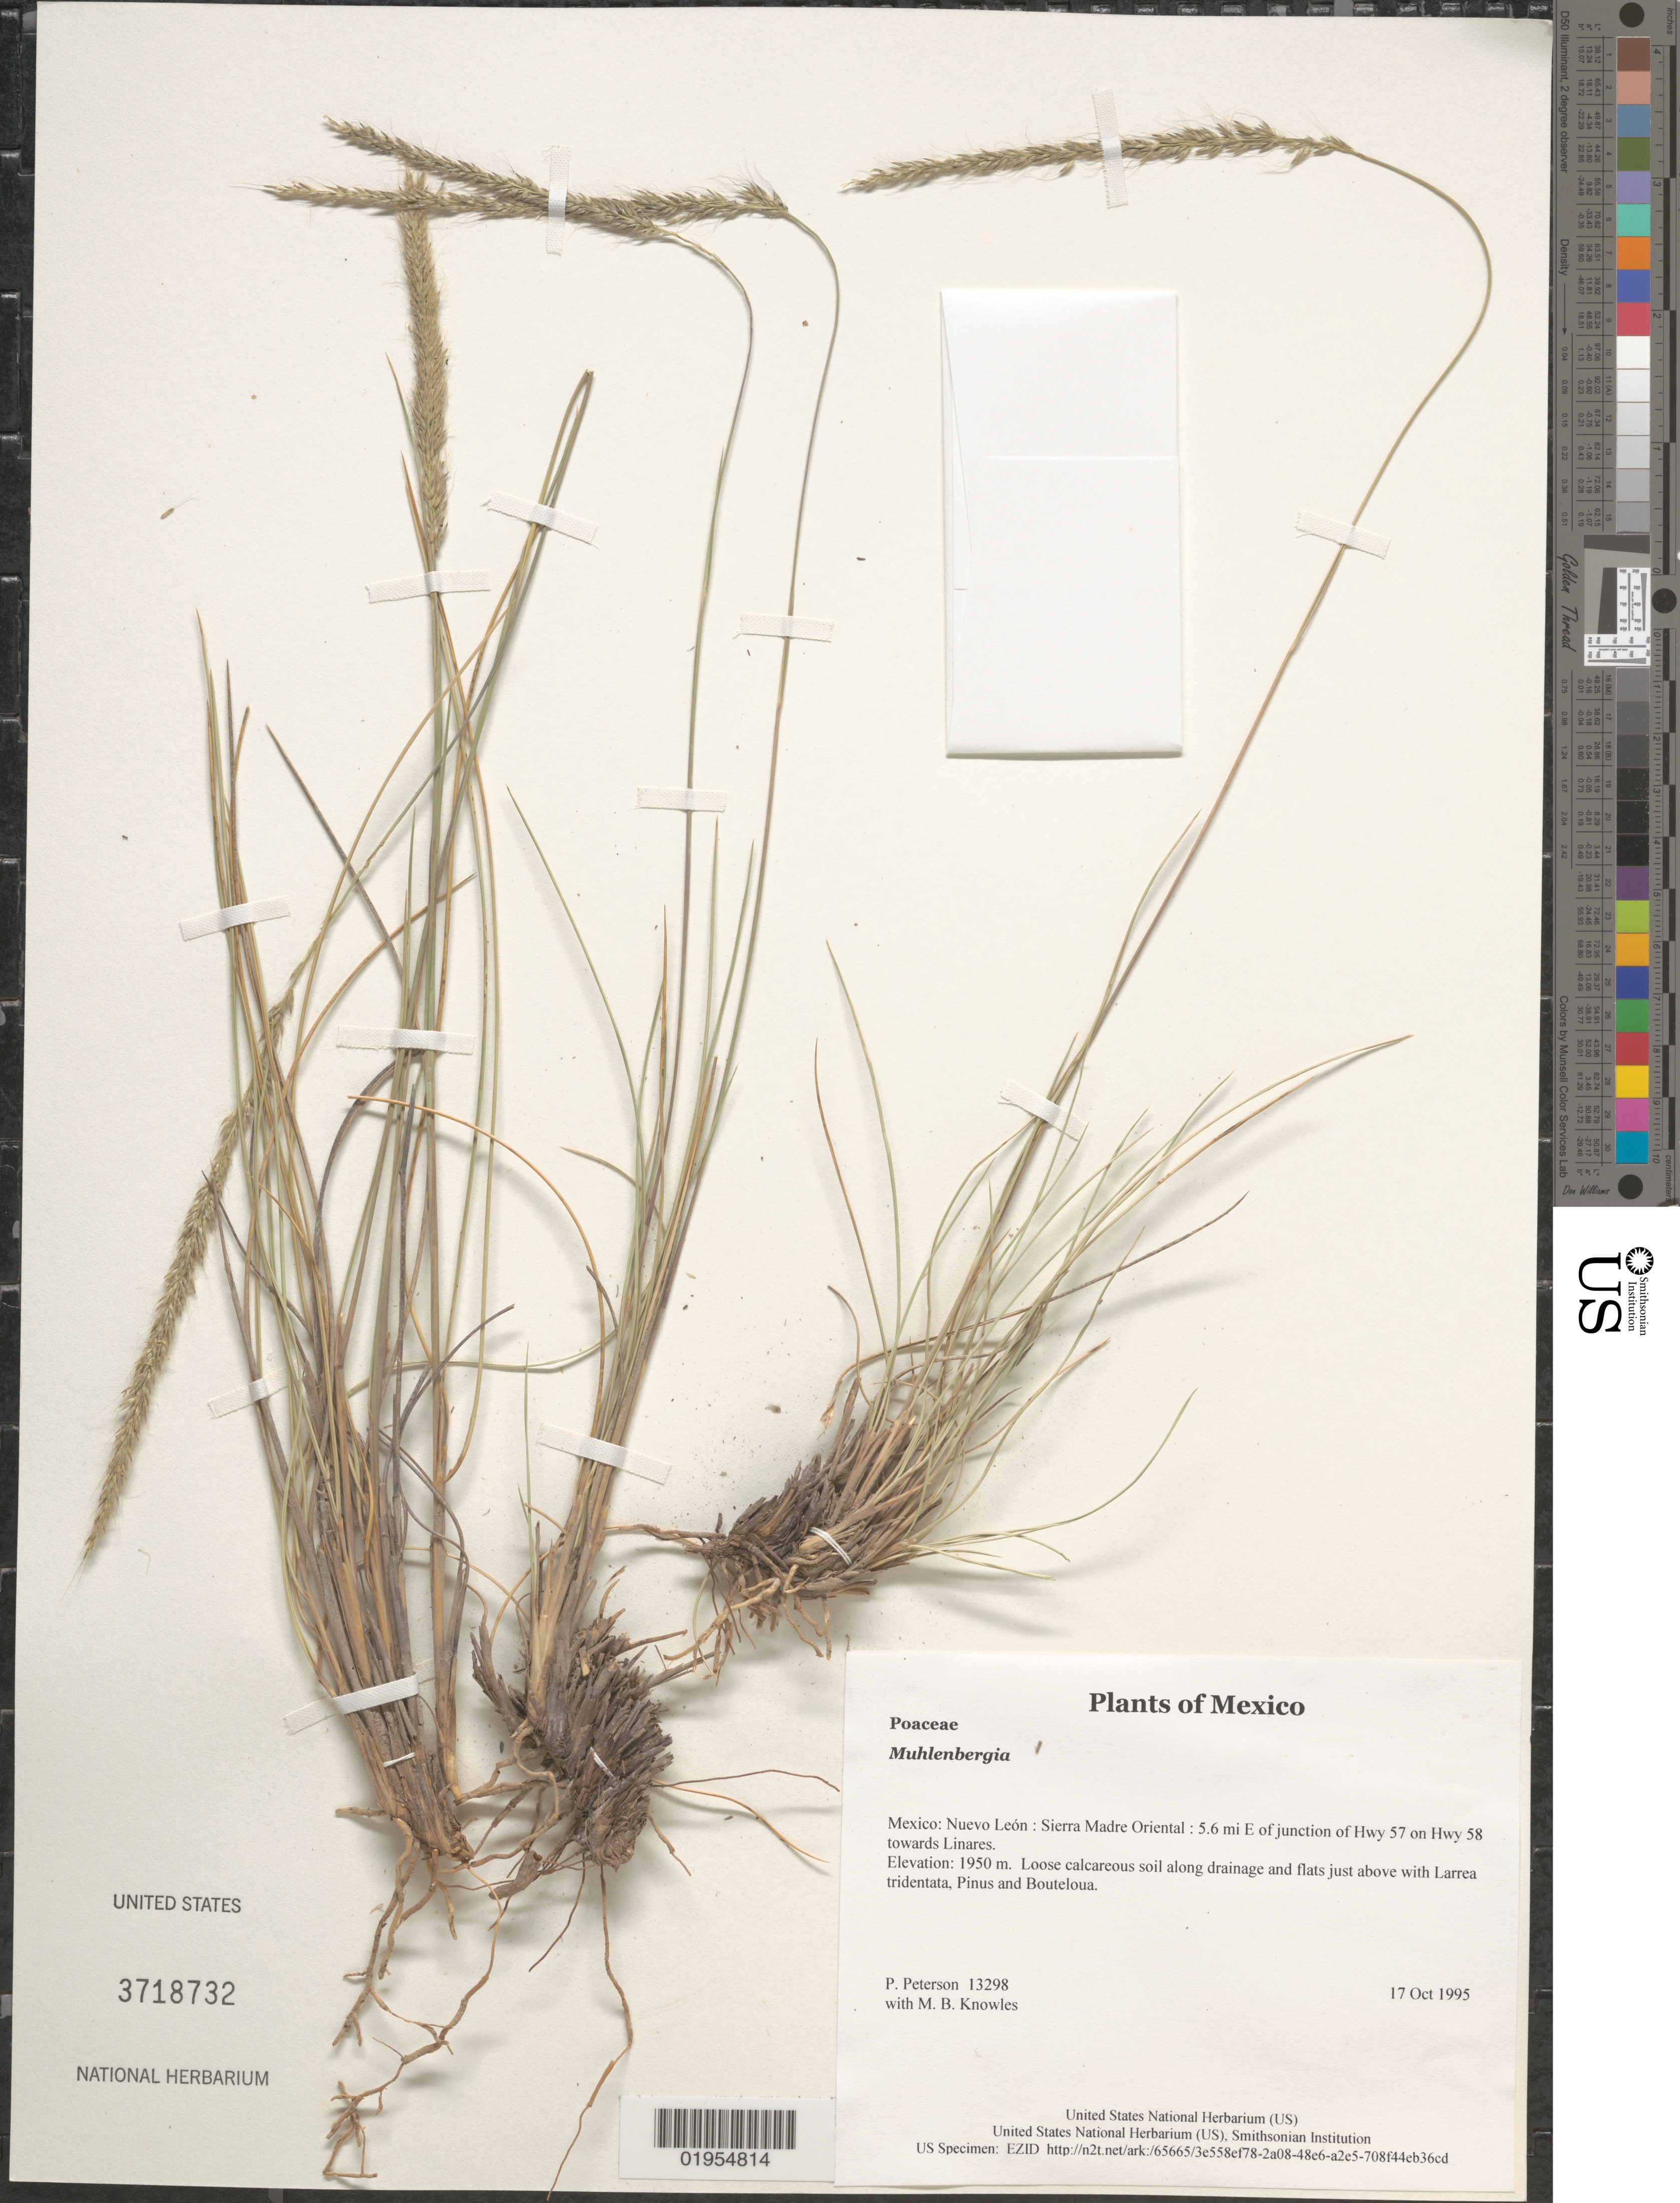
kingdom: Plantae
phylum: Tracheophyta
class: Liliopsida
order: Poales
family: Poaceae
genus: Muhlenbergia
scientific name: Muhlenbergia sp.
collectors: P. M. Peterson & M. B. Knowles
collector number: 13298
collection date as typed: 17 Oct 1995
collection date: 1995-10-17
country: Mexico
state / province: Nuevo León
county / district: Sierra Madre Oriental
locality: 5.6 mi E of junction of Hwy 57 on Hwy 58 towards Linares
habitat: Loose calcareous soil along drainage and flats just above with Larrea tridentata, Pinus and Bouteloua.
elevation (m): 1950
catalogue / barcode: US 3718732